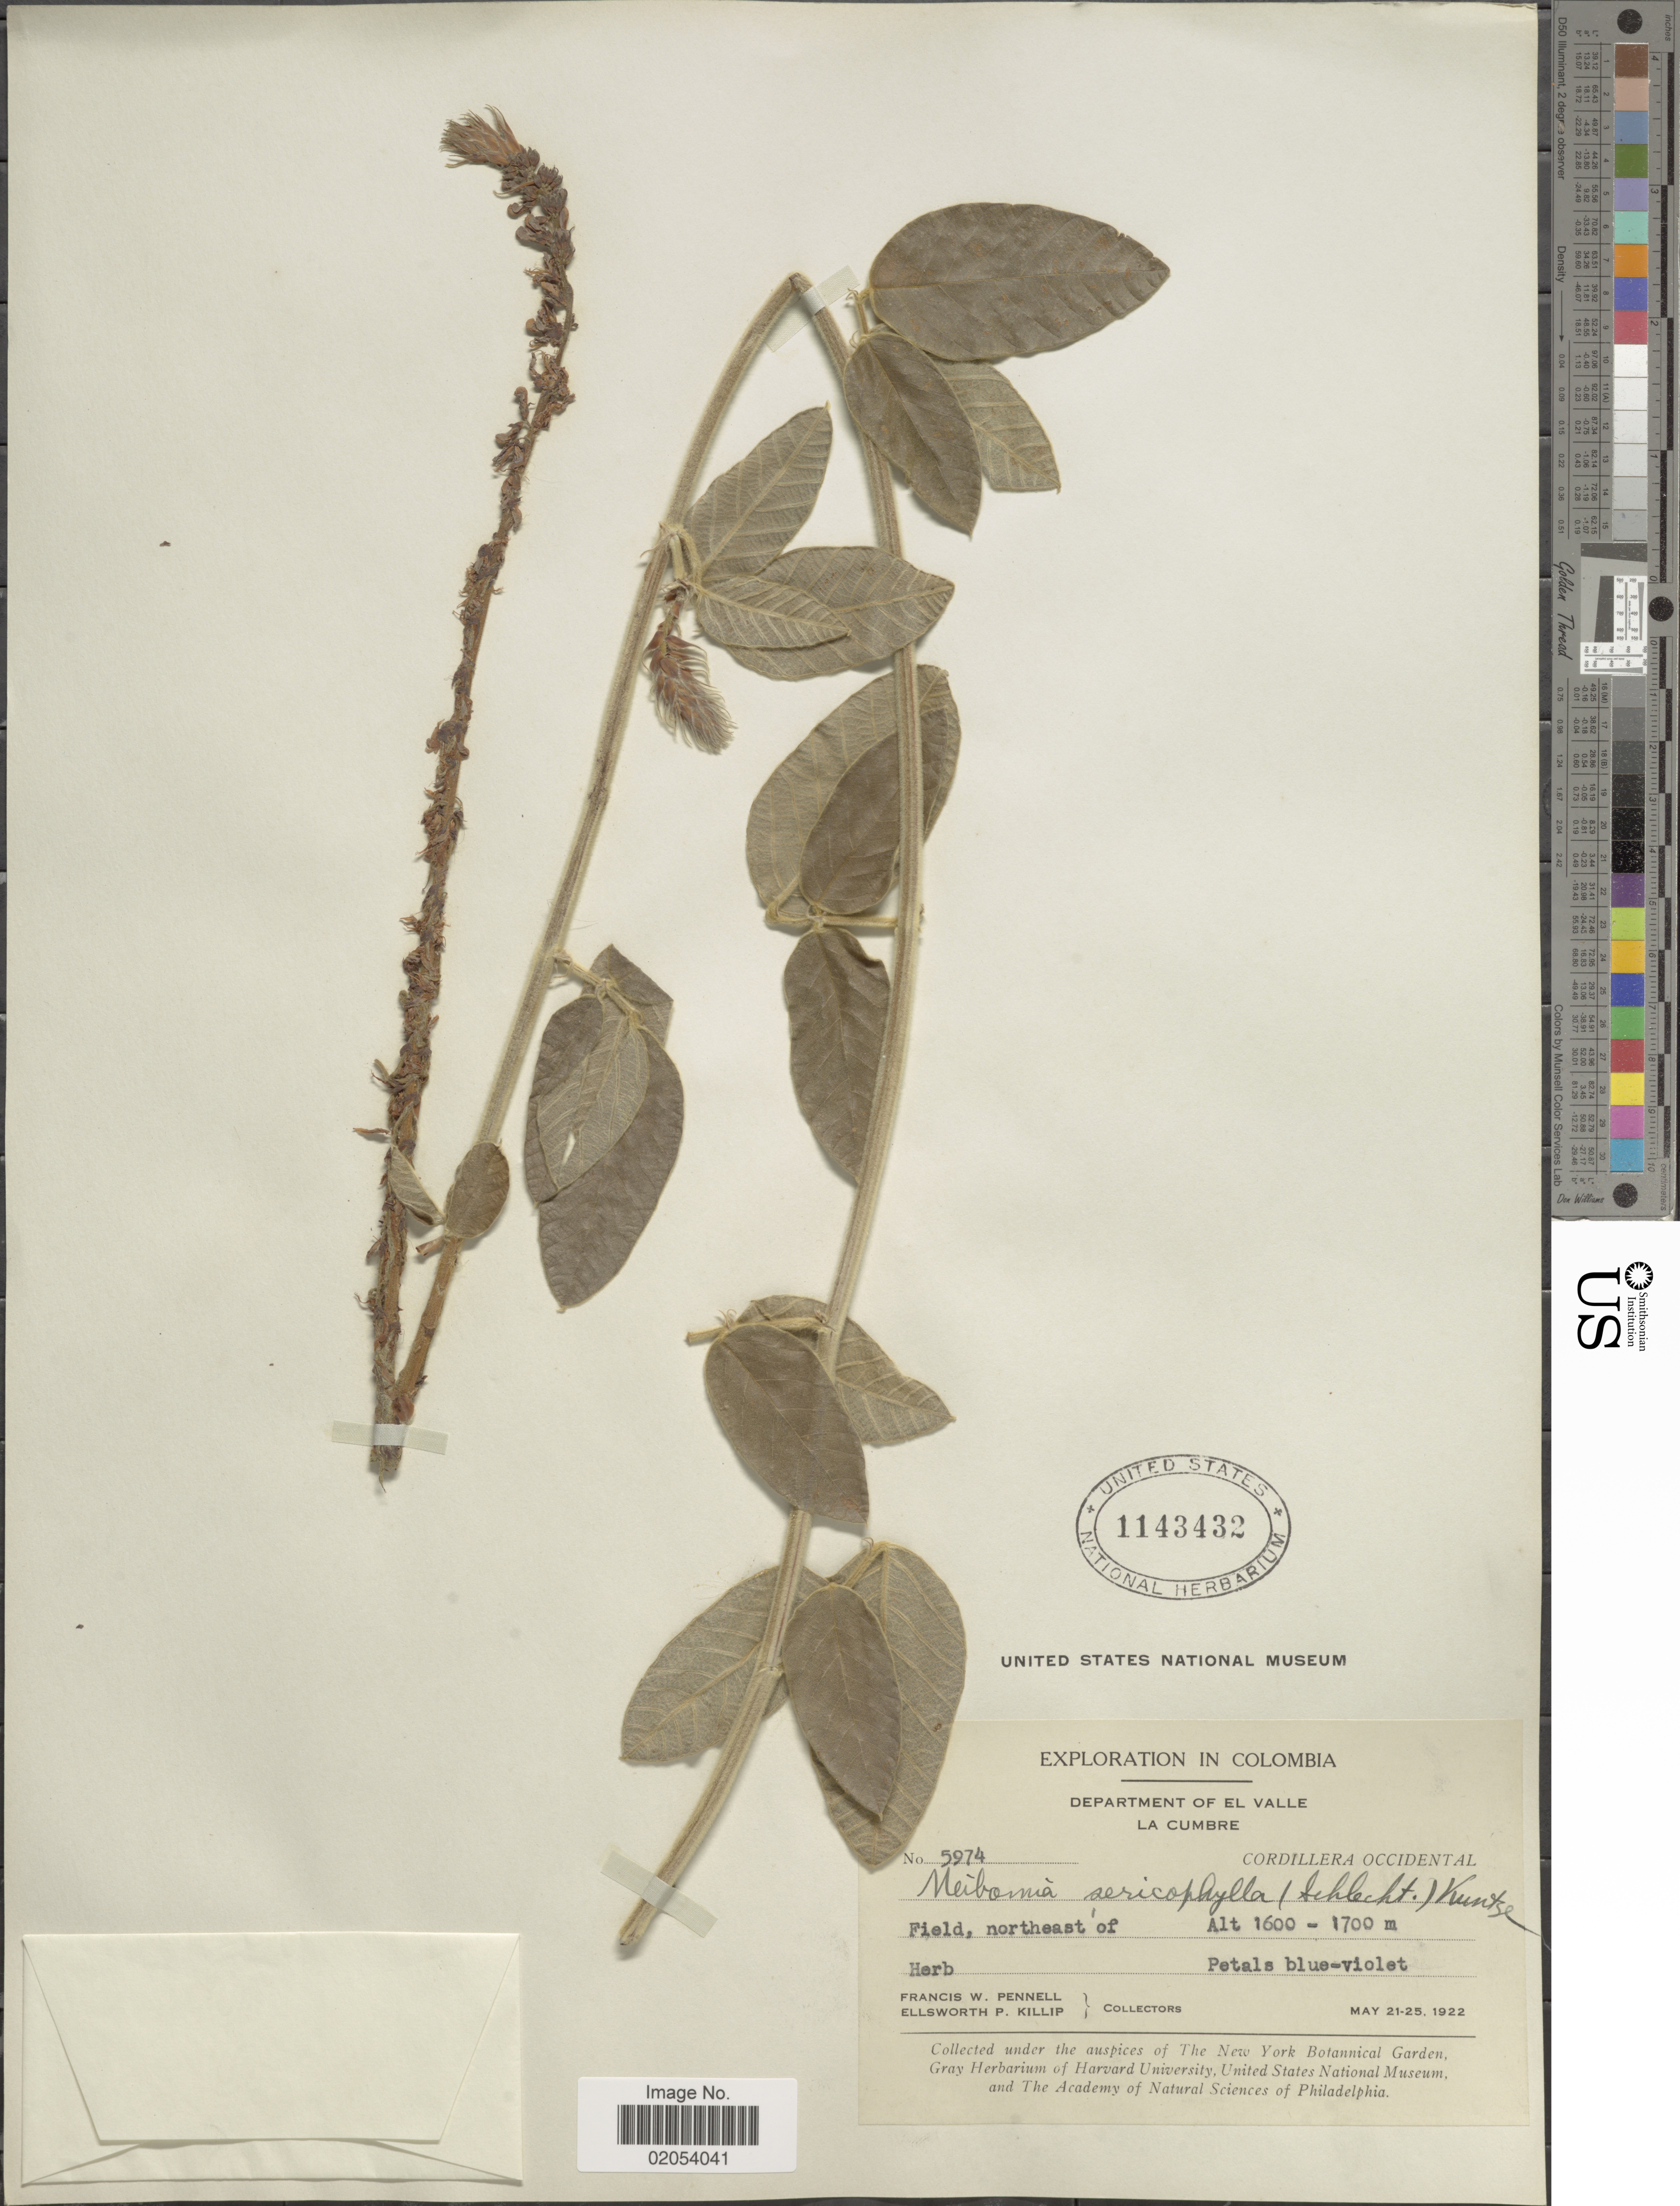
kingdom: Plantae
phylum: Tracheophyta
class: Magnoliopsida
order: Fabales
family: Fabaceae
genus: Desmodium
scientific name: Desmodium sericophyllum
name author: Schltdl.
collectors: F. W. Pennell & E. P. Killip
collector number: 5974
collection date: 1922-05-21/1922-05-25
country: Colombia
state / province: Valle del Cauca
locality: Department of El Valle, La Cumbre, Cordillera Occidental, Northeast of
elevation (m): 1600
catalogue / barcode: US 1143432